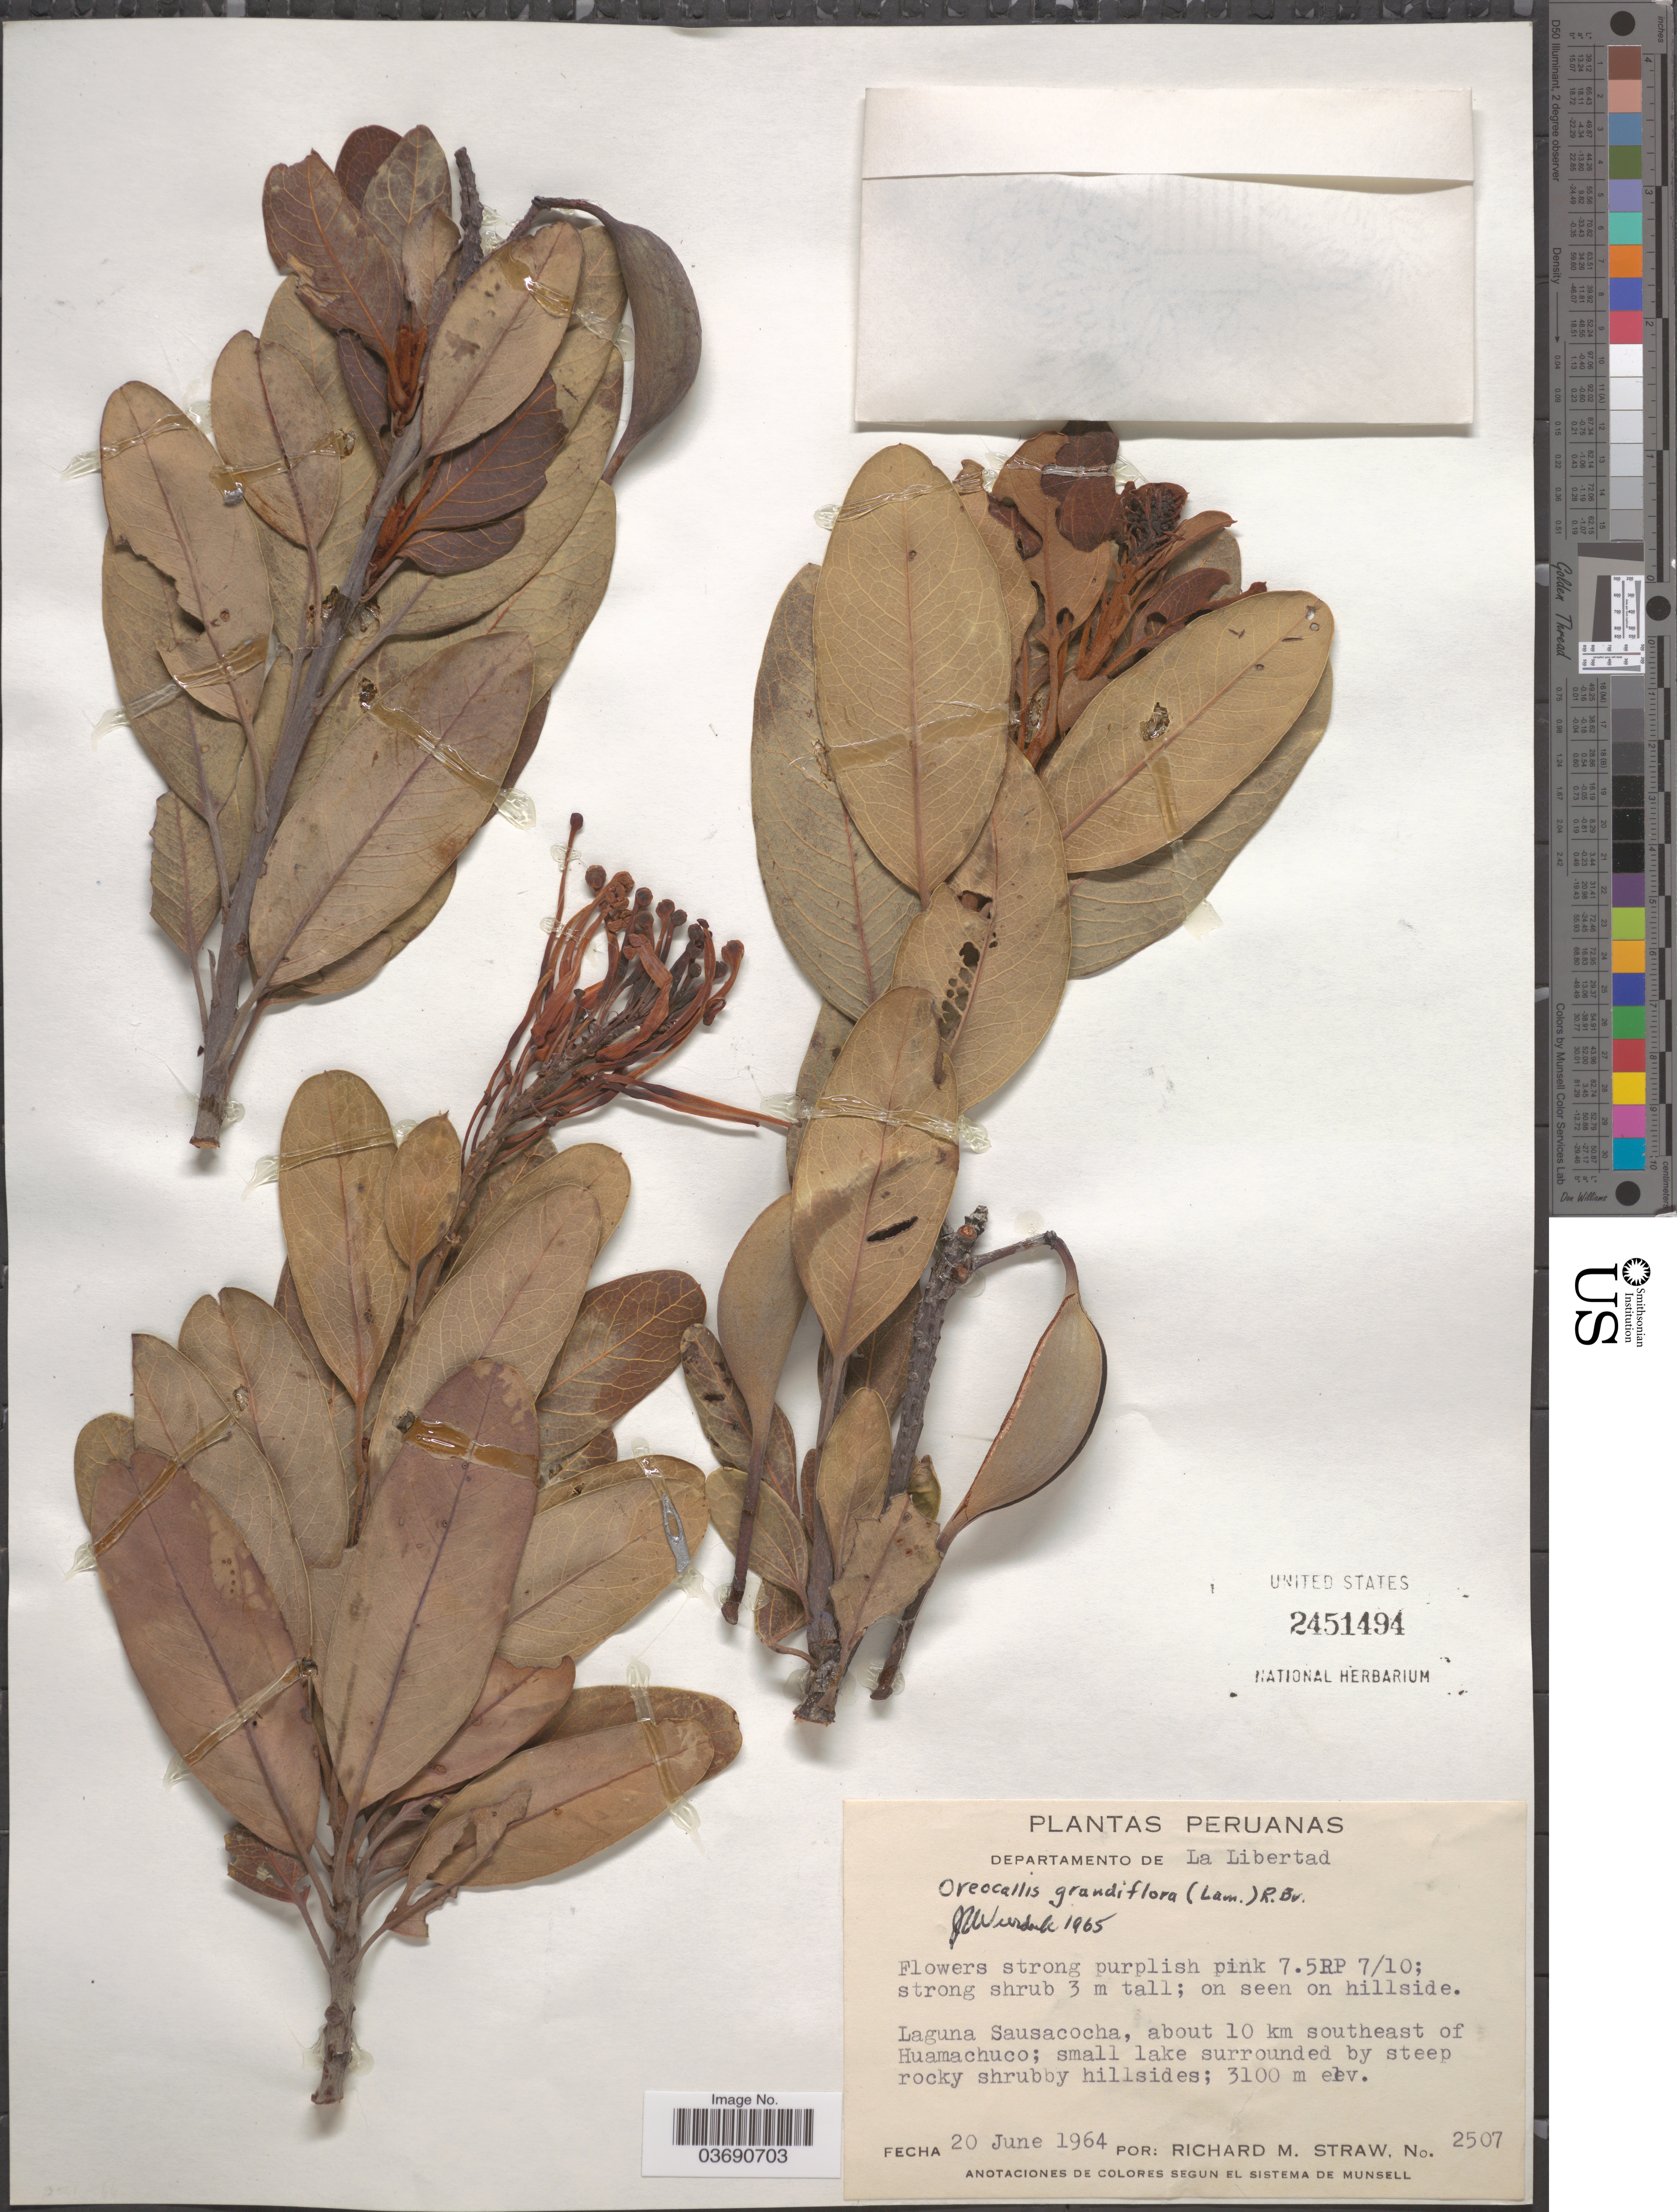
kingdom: Plantae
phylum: Tracheophyta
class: Magnoliopsida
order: Proteales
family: Proteaceae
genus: Oreocallis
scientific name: Oreocallis grandiflora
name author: (Lam.) R. Br.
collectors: R. M. Straw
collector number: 2507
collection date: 1964-06-20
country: Peru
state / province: La Libertad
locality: Departamento de La Libertad. Laguna Sausacocha, about 10 km southeast of Huamachuco; small lake surrounded by steep rocky shrubby hillsides.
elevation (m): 3100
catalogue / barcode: US 2451494